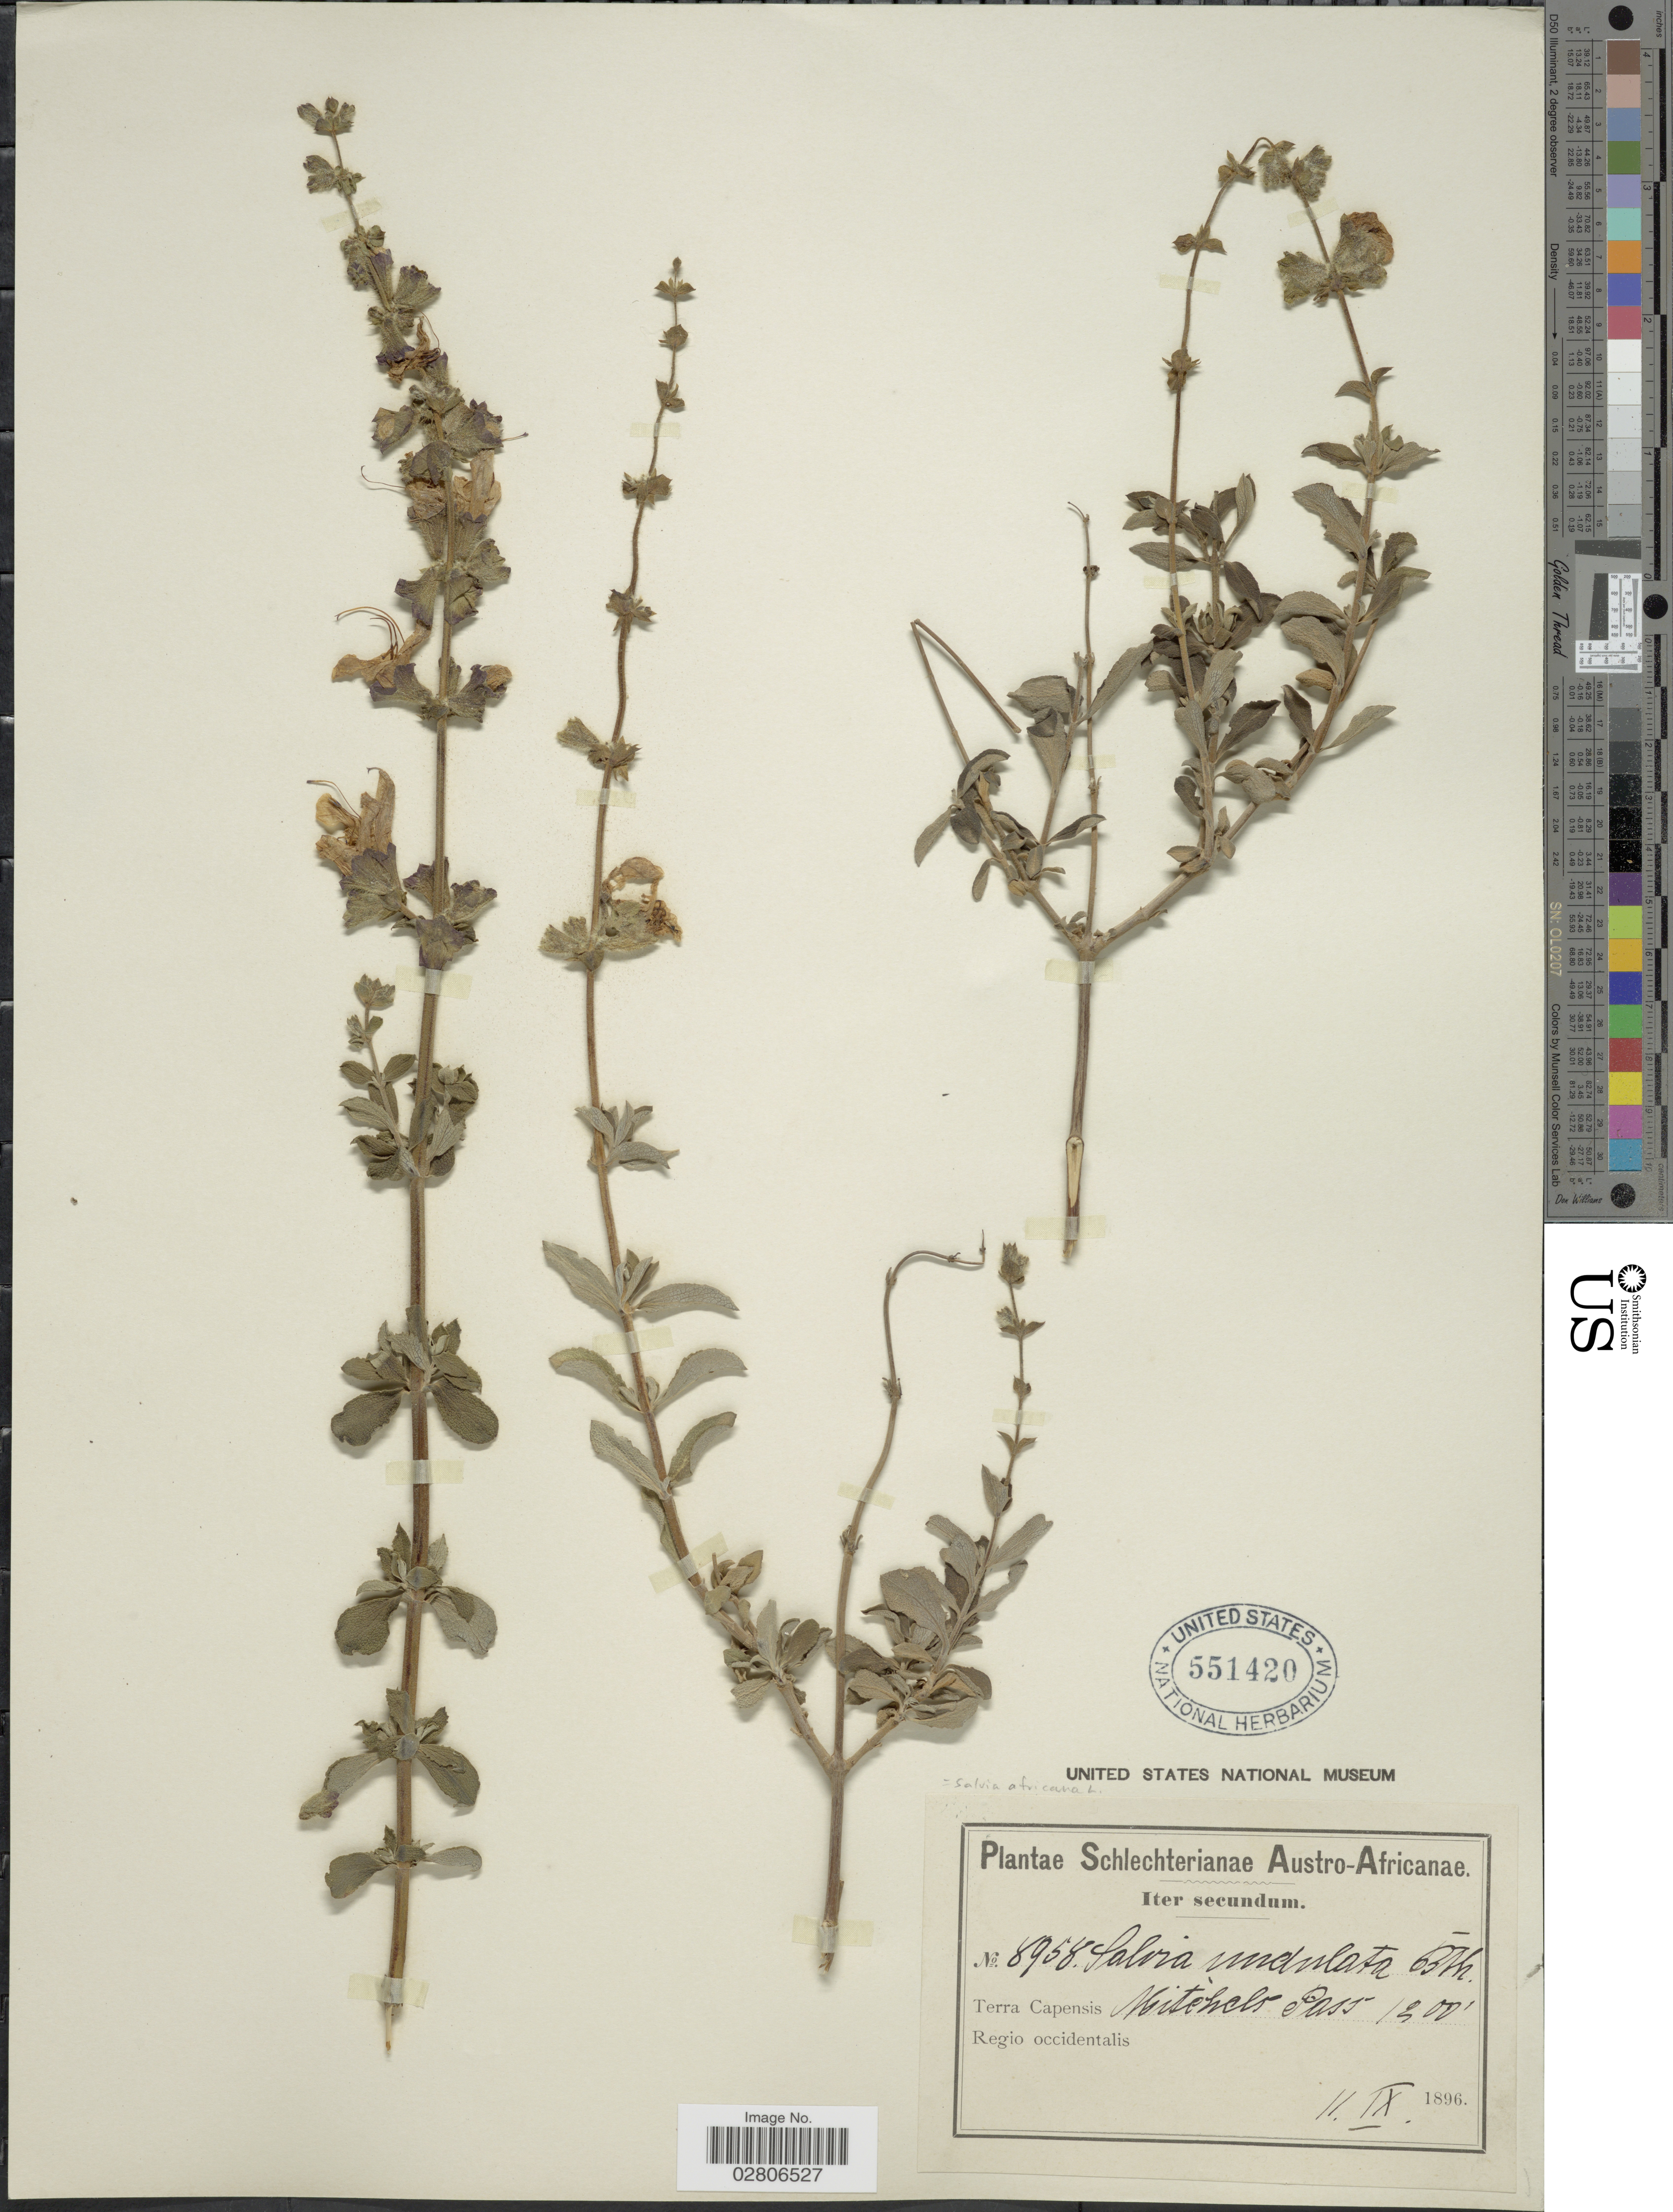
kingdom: Plantae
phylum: Tracheophyta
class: Magnoliopsida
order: Lamiales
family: Lamiaceae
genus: Salvia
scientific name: Salvia africana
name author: L.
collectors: Schlechter, --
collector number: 8958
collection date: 1896-09-11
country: South Africa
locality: Austro-Africanae, Terra Capensis, Regio occidentalis, Mitchels Pass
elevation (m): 396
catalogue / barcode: US 551420